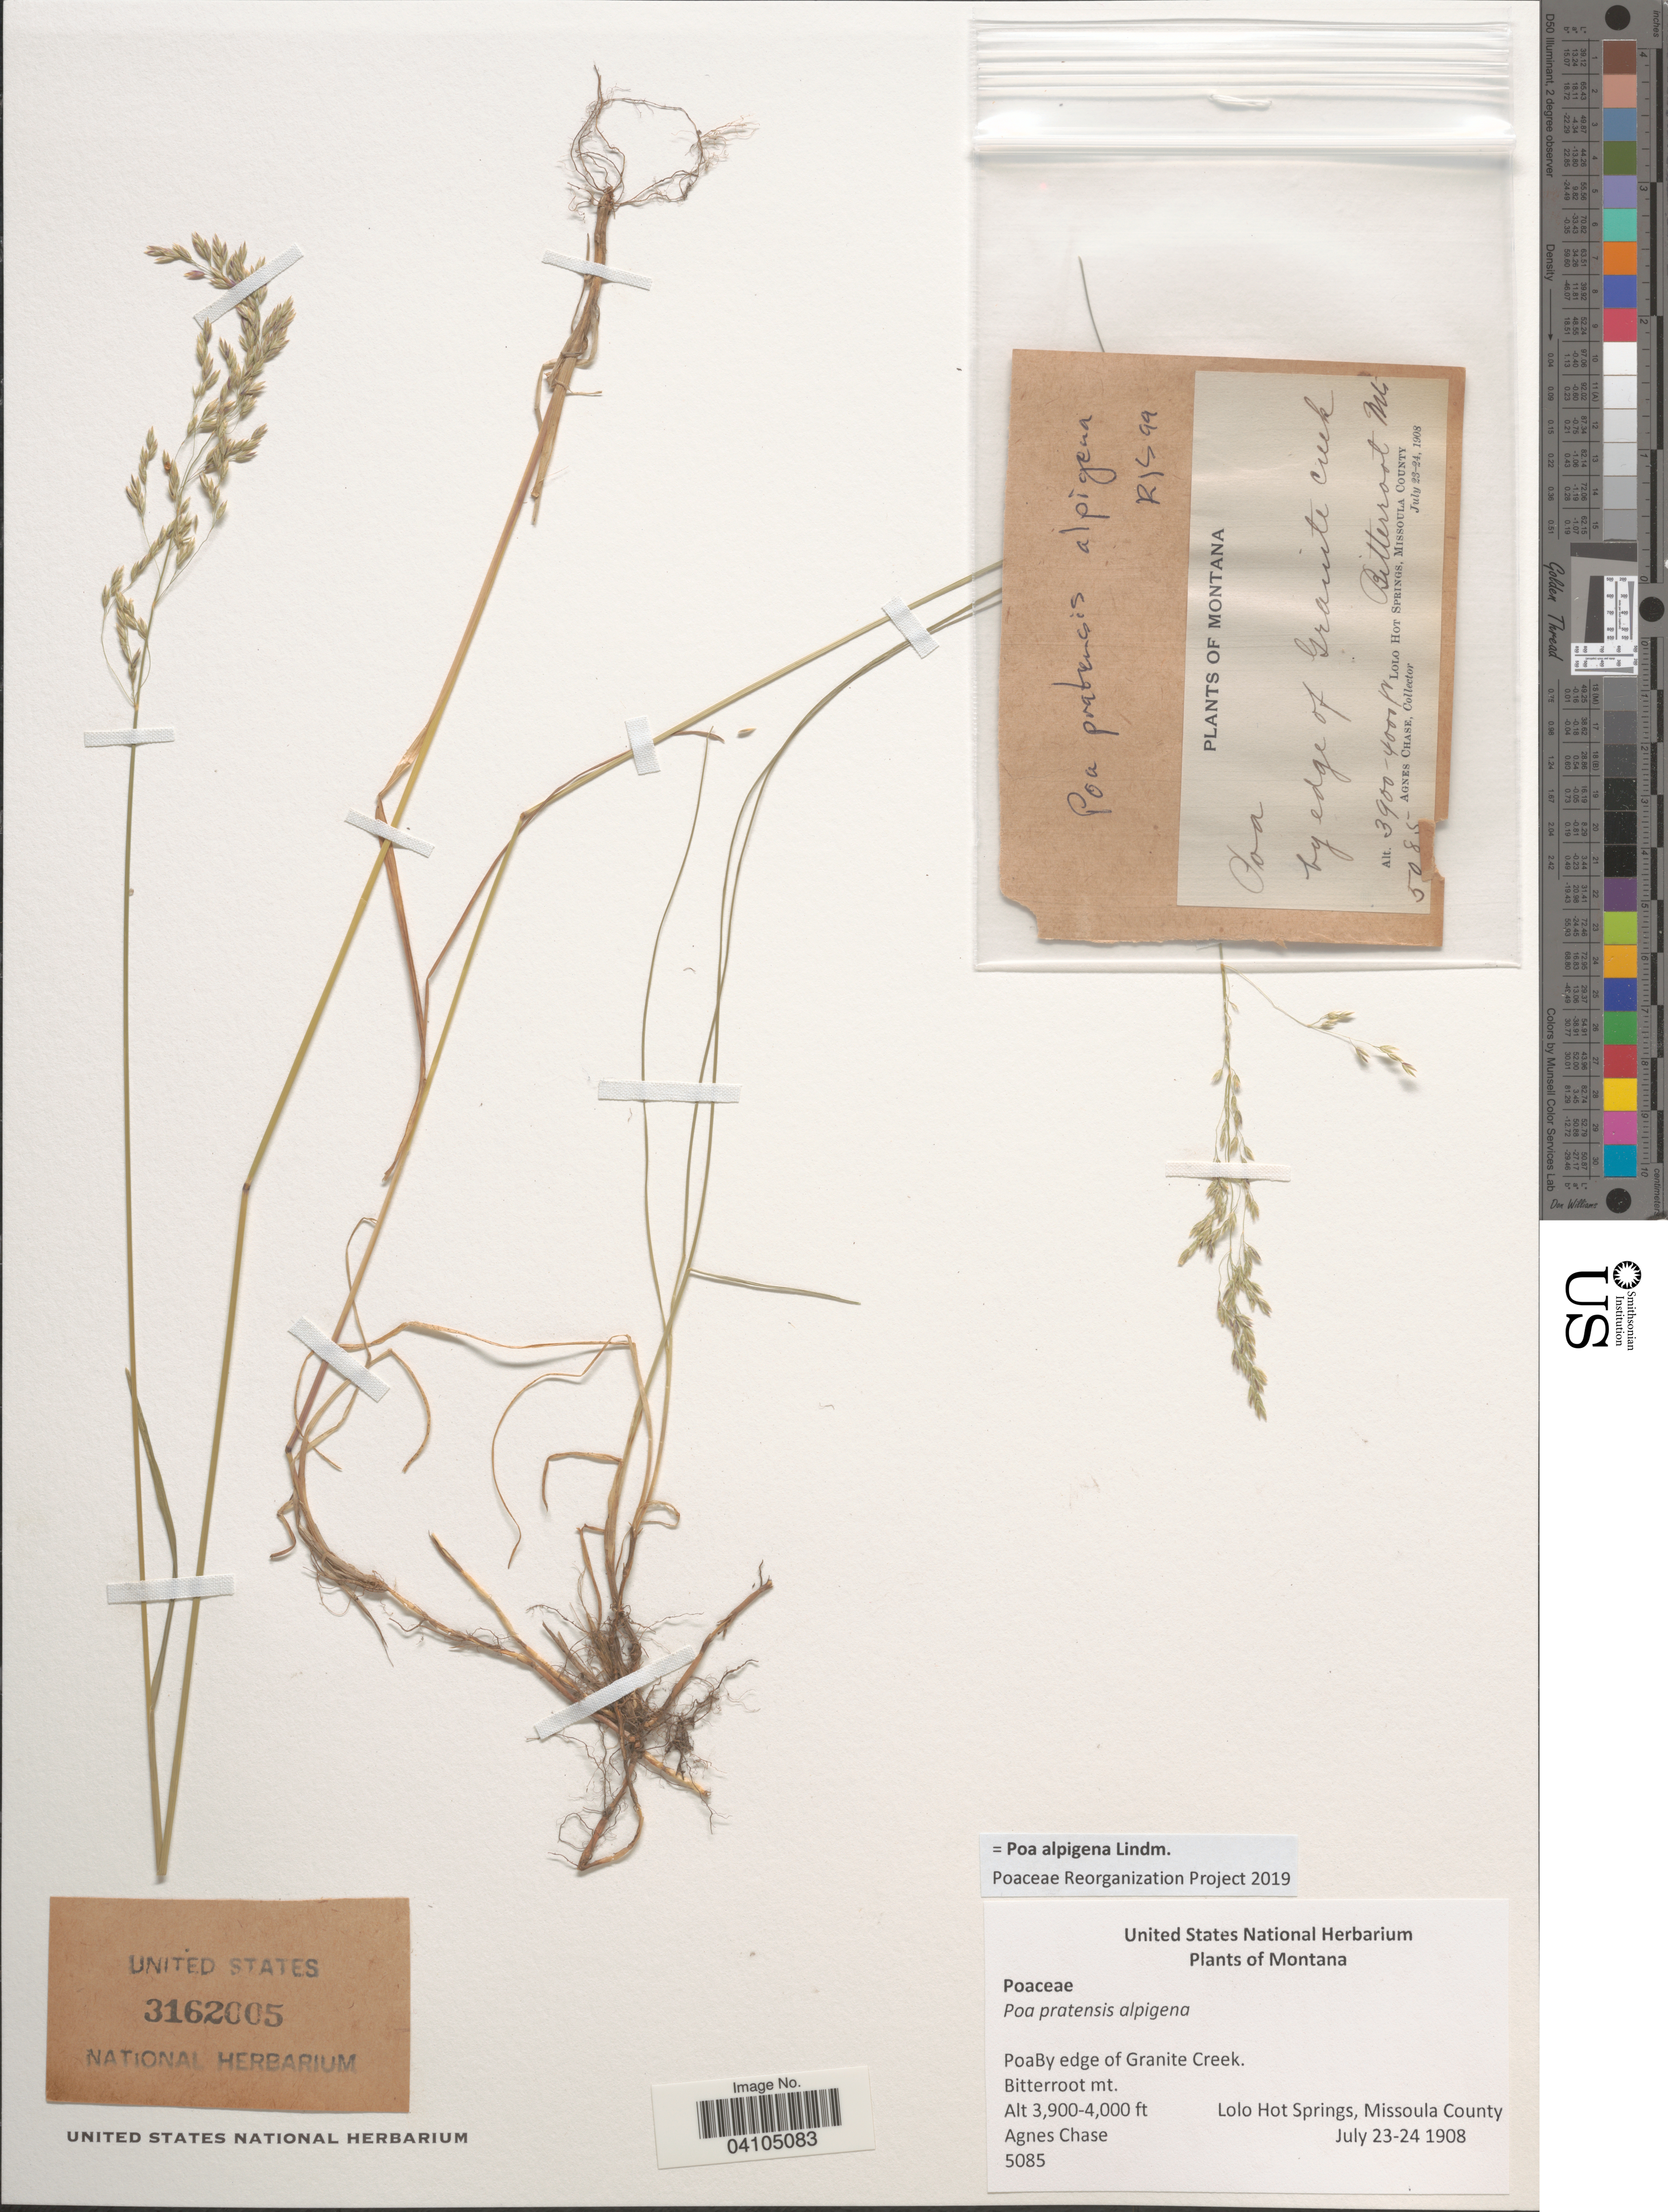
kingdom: Plantae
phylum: Tracheophyta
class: Liliopsida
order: Poales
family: Poaceae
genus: Poa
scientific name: Poa alpigena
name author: (Fr.) Lindm.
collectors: A. Chase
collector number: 5085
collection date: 1908-07-23/1908-07-24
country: United States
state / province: Montana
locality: PoaBy edge of Granite Creek. Bitterroot mt. Lolo Hotsprings, Missoula County.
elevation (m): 1189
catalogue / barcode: US 3162005